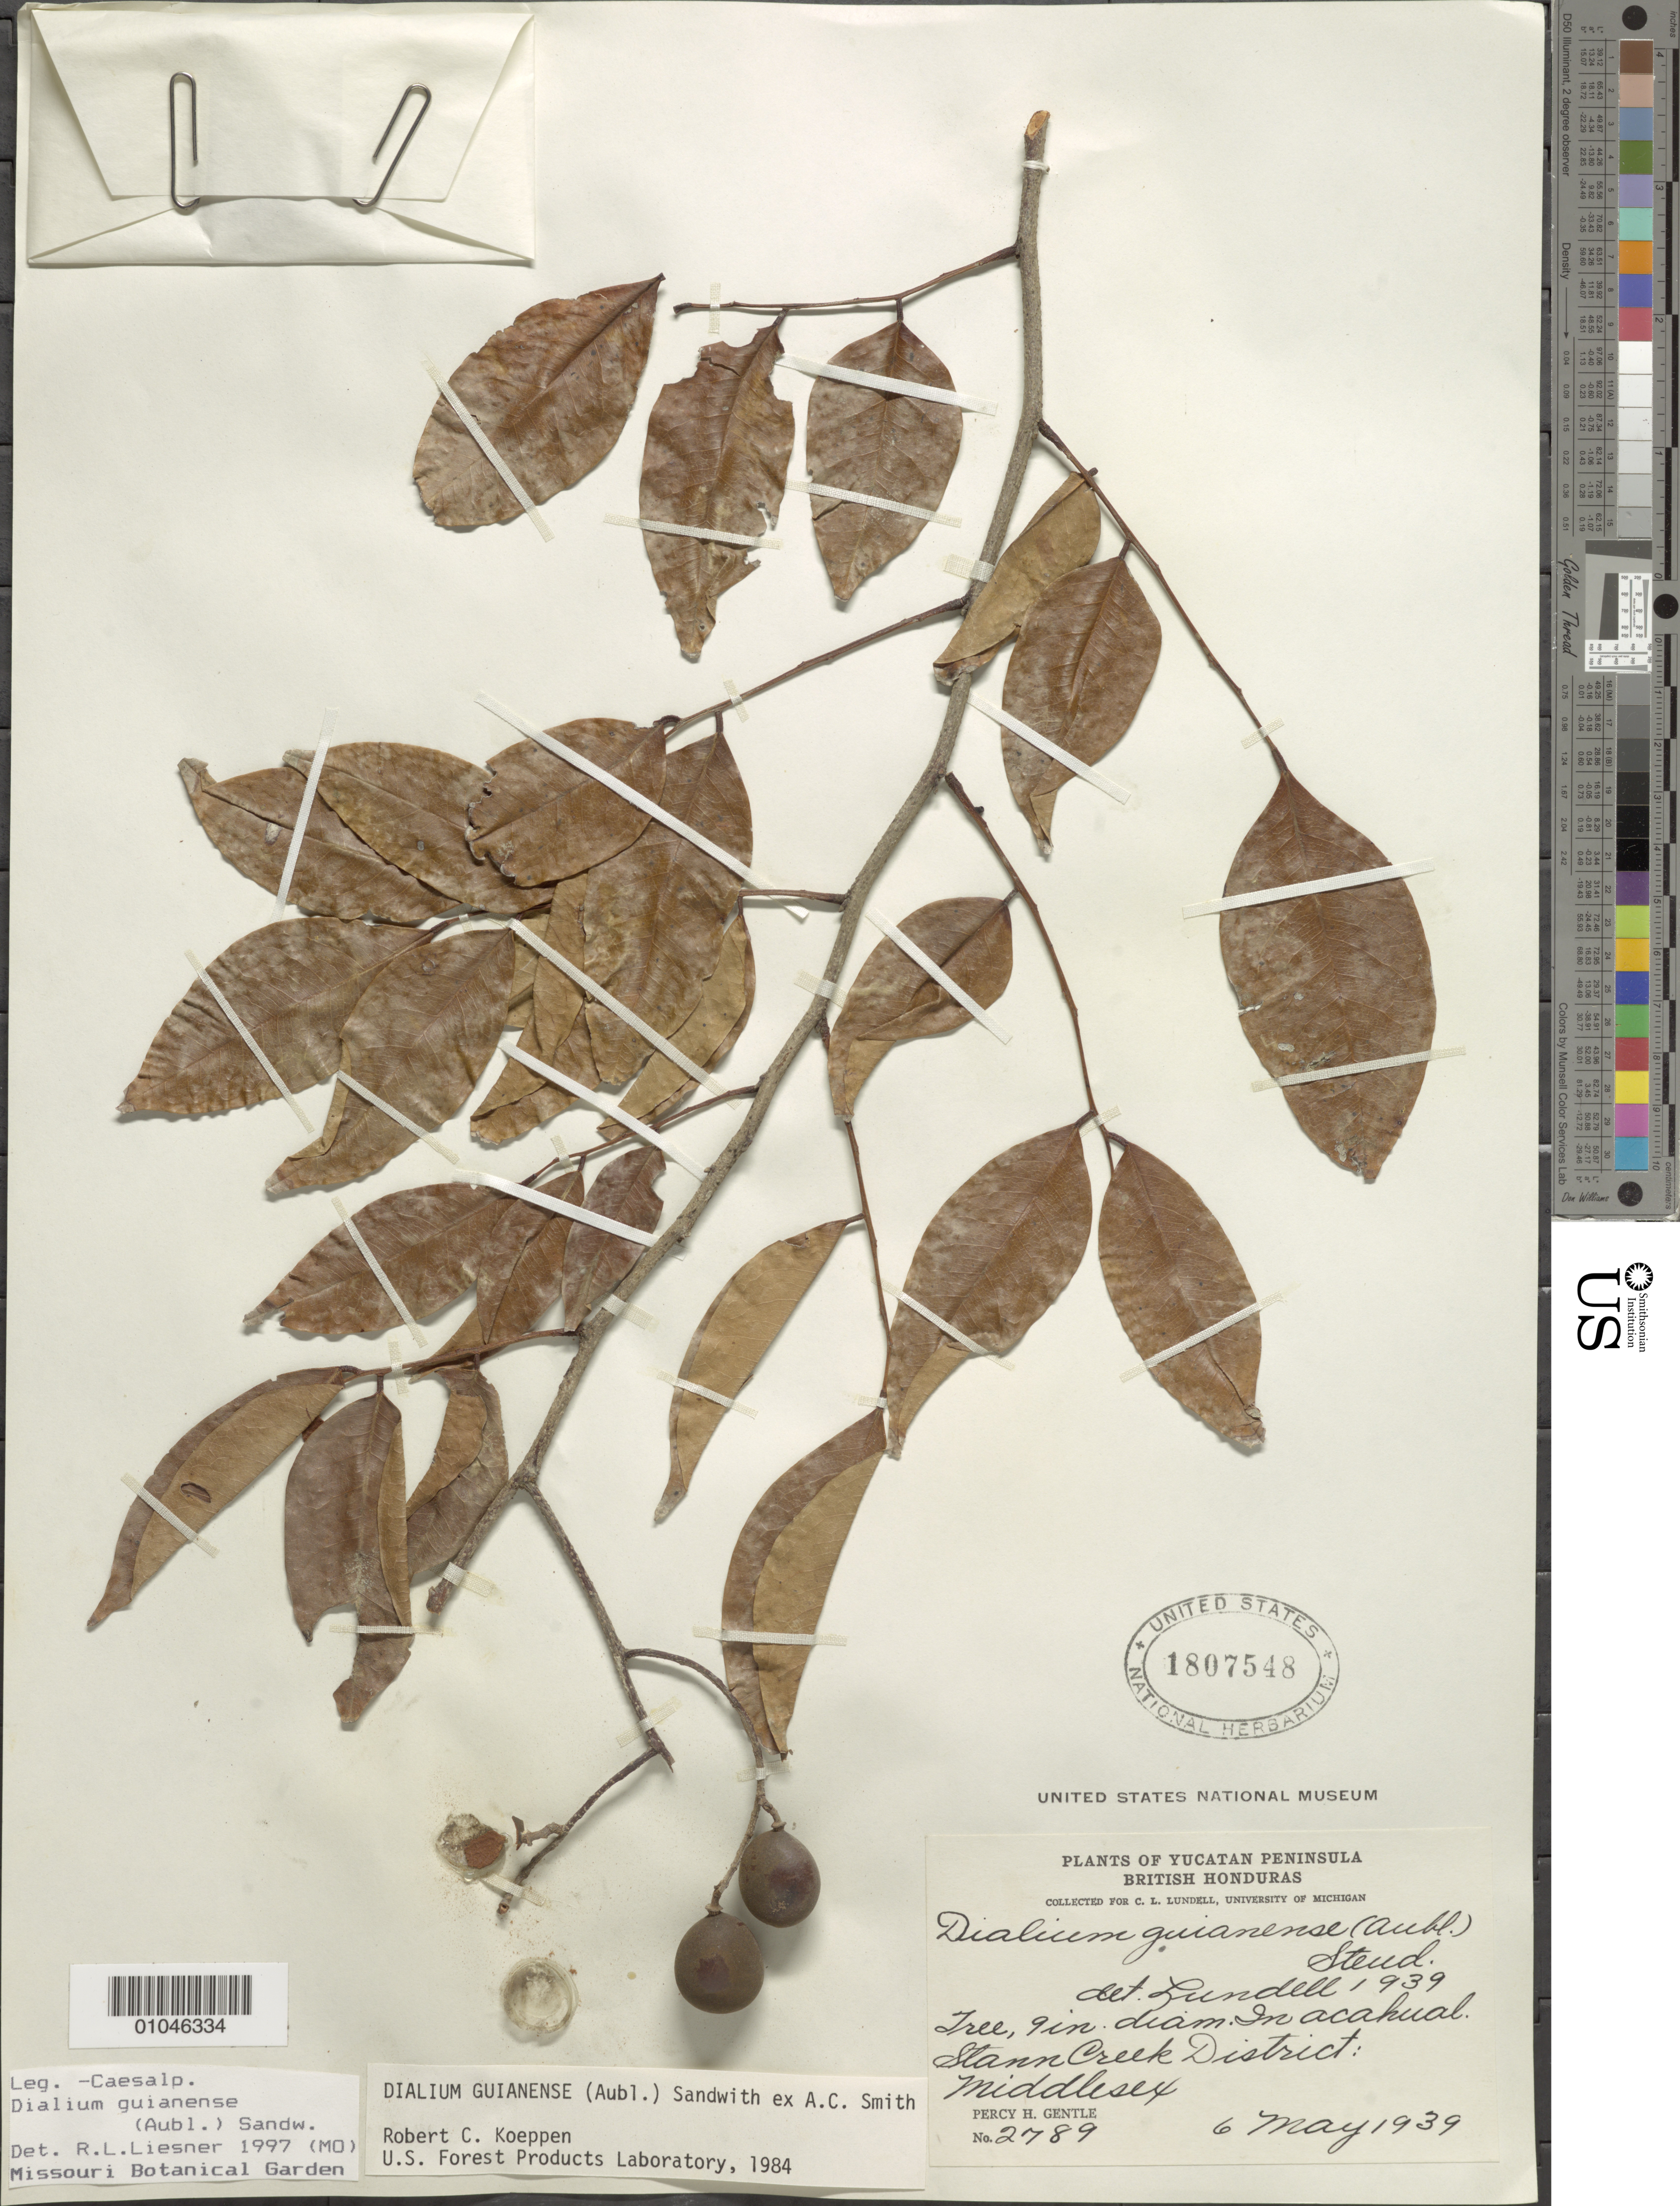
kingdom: Plantae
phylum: Tracheophyta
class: Magnoliopsida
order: Fabales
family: Fabaceae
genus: Dialium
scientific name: Dialium guianense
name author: (Aubl.) Sandwith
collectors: P. H. Gentle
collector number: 2789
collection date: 1939-05-06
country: Belize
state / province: Stann Creek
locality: Middlesex, British Honduras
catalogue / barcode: US 1807548